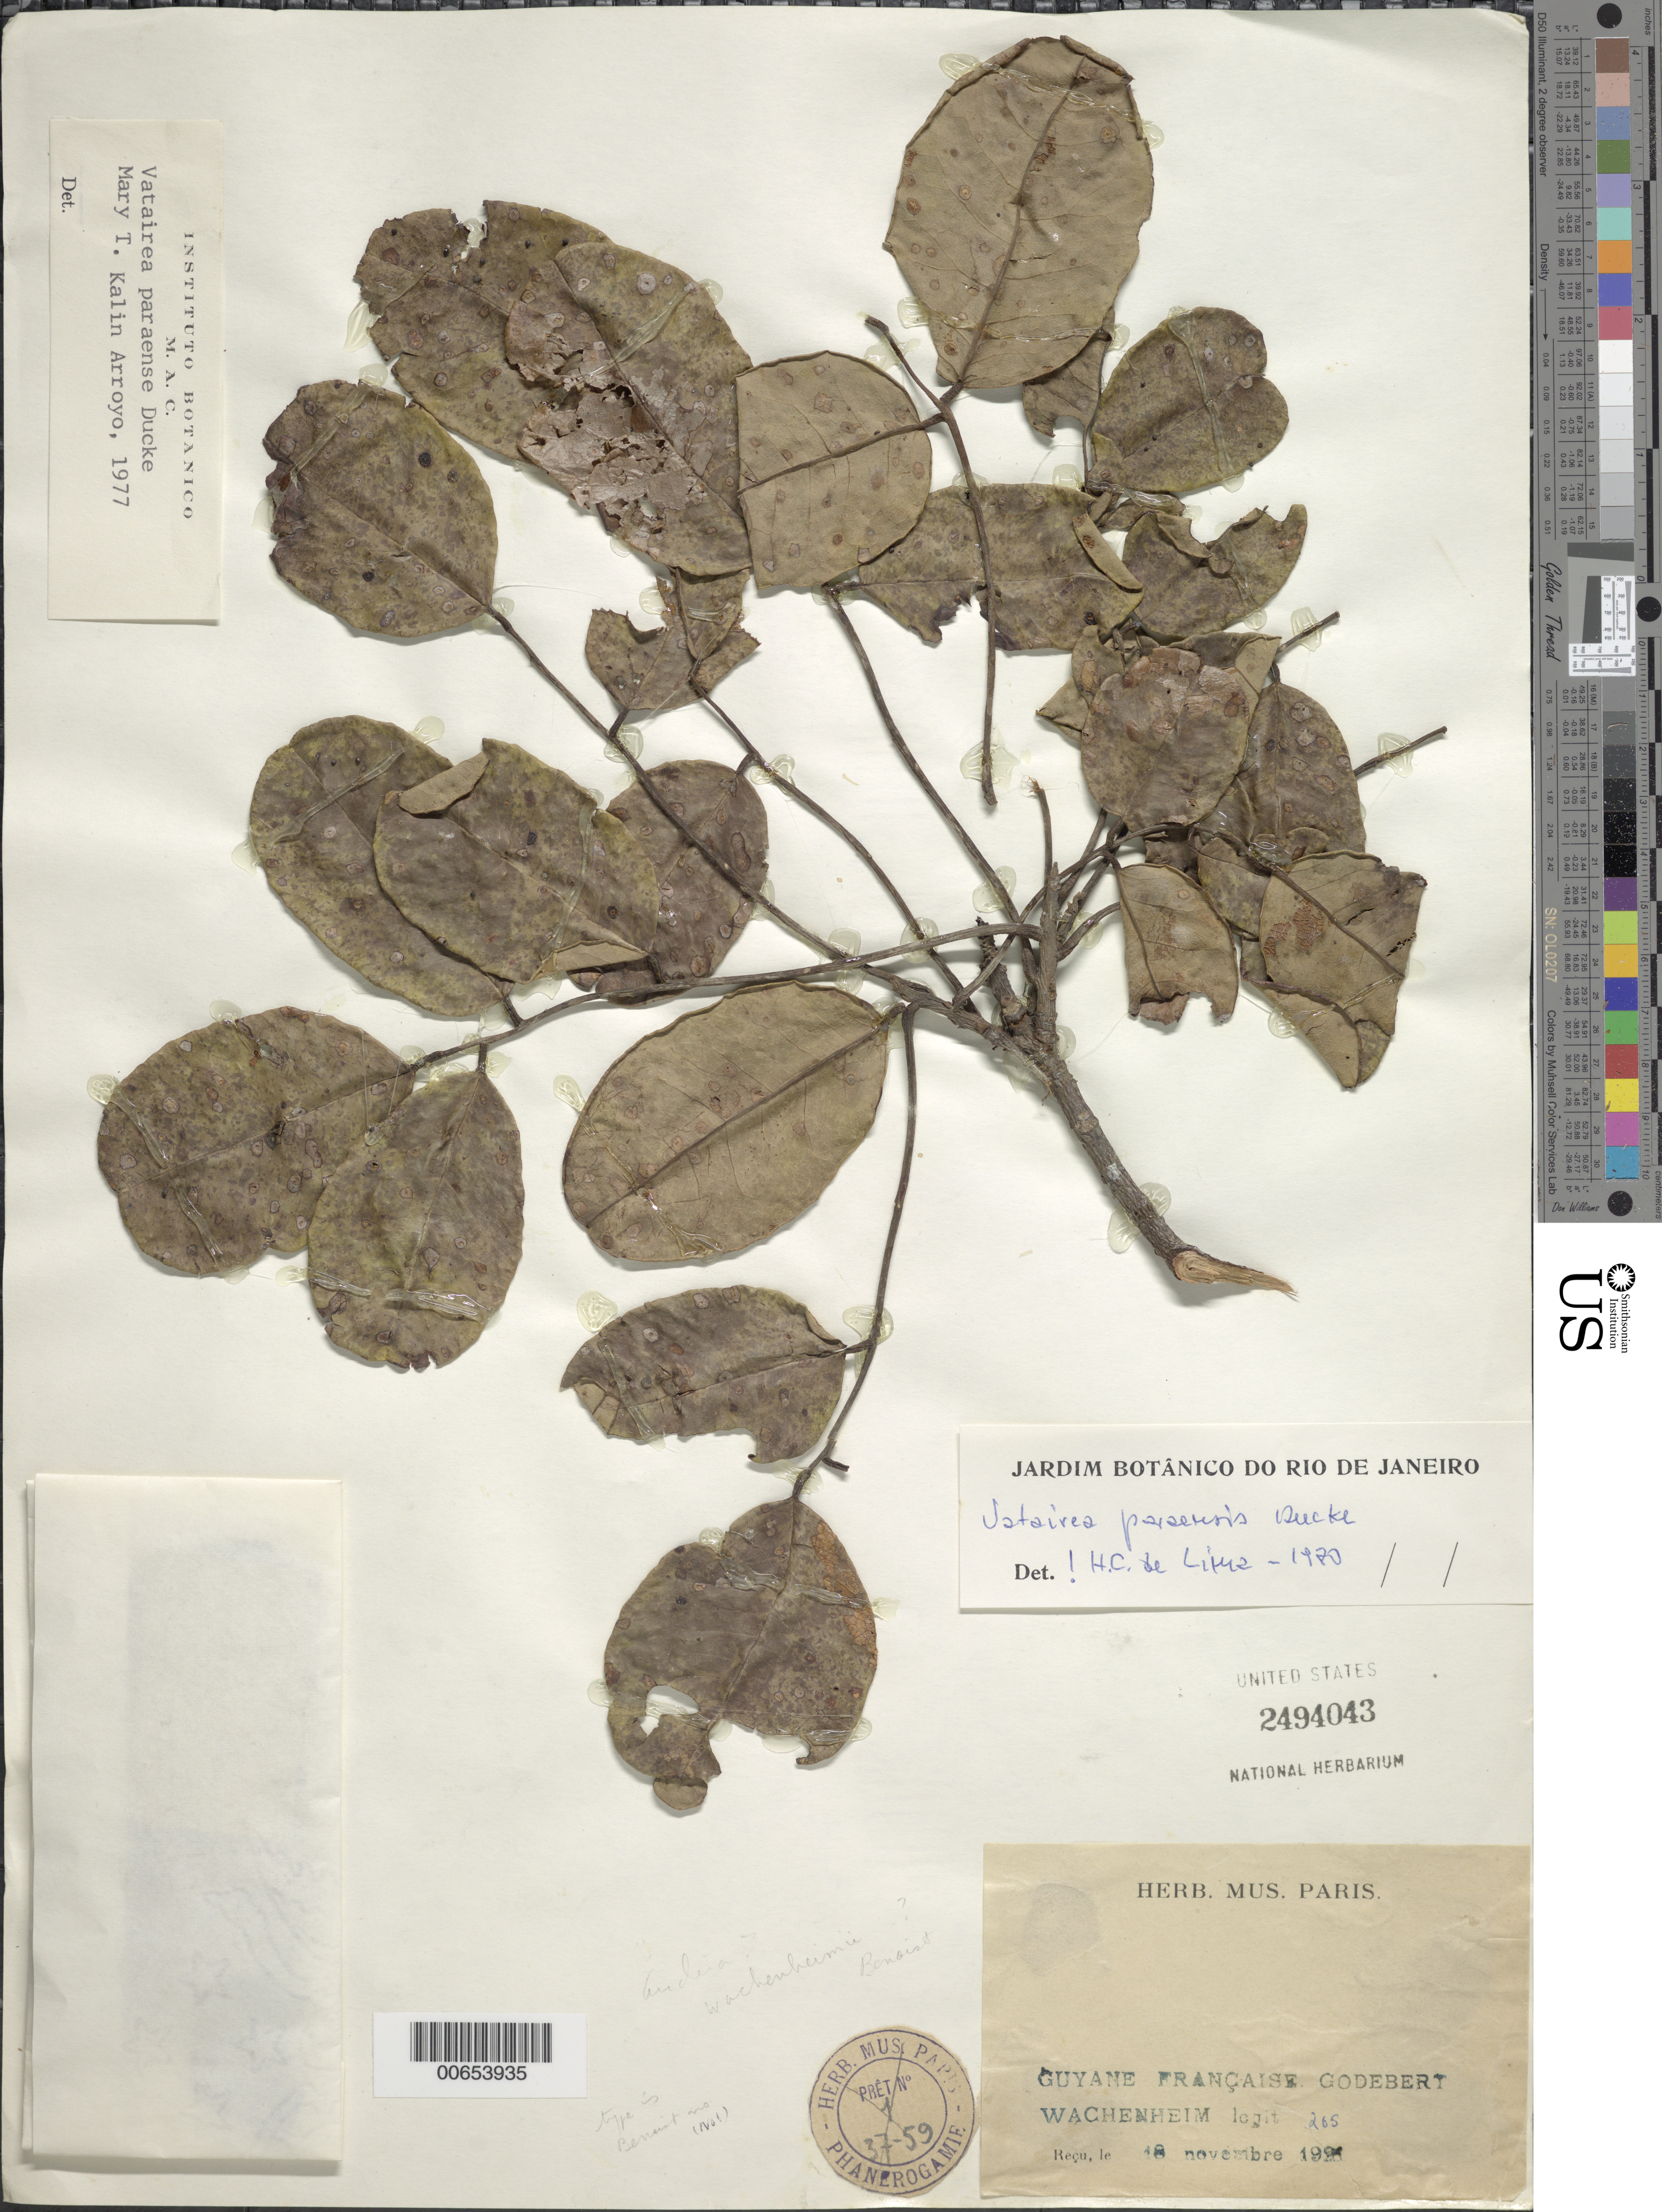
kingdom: Plantae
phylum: Tracheophyta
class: Magnoliopsida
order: Fabales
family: Fabaceae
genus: Vatairea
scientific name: Vatairea paraensis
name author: Ducke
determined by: Lima, H. C. de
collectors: G. Wachenheim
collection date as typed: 18-Nov-21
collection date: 1921-11-18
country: French Guiana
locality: Godebert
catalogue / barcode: US 2494043